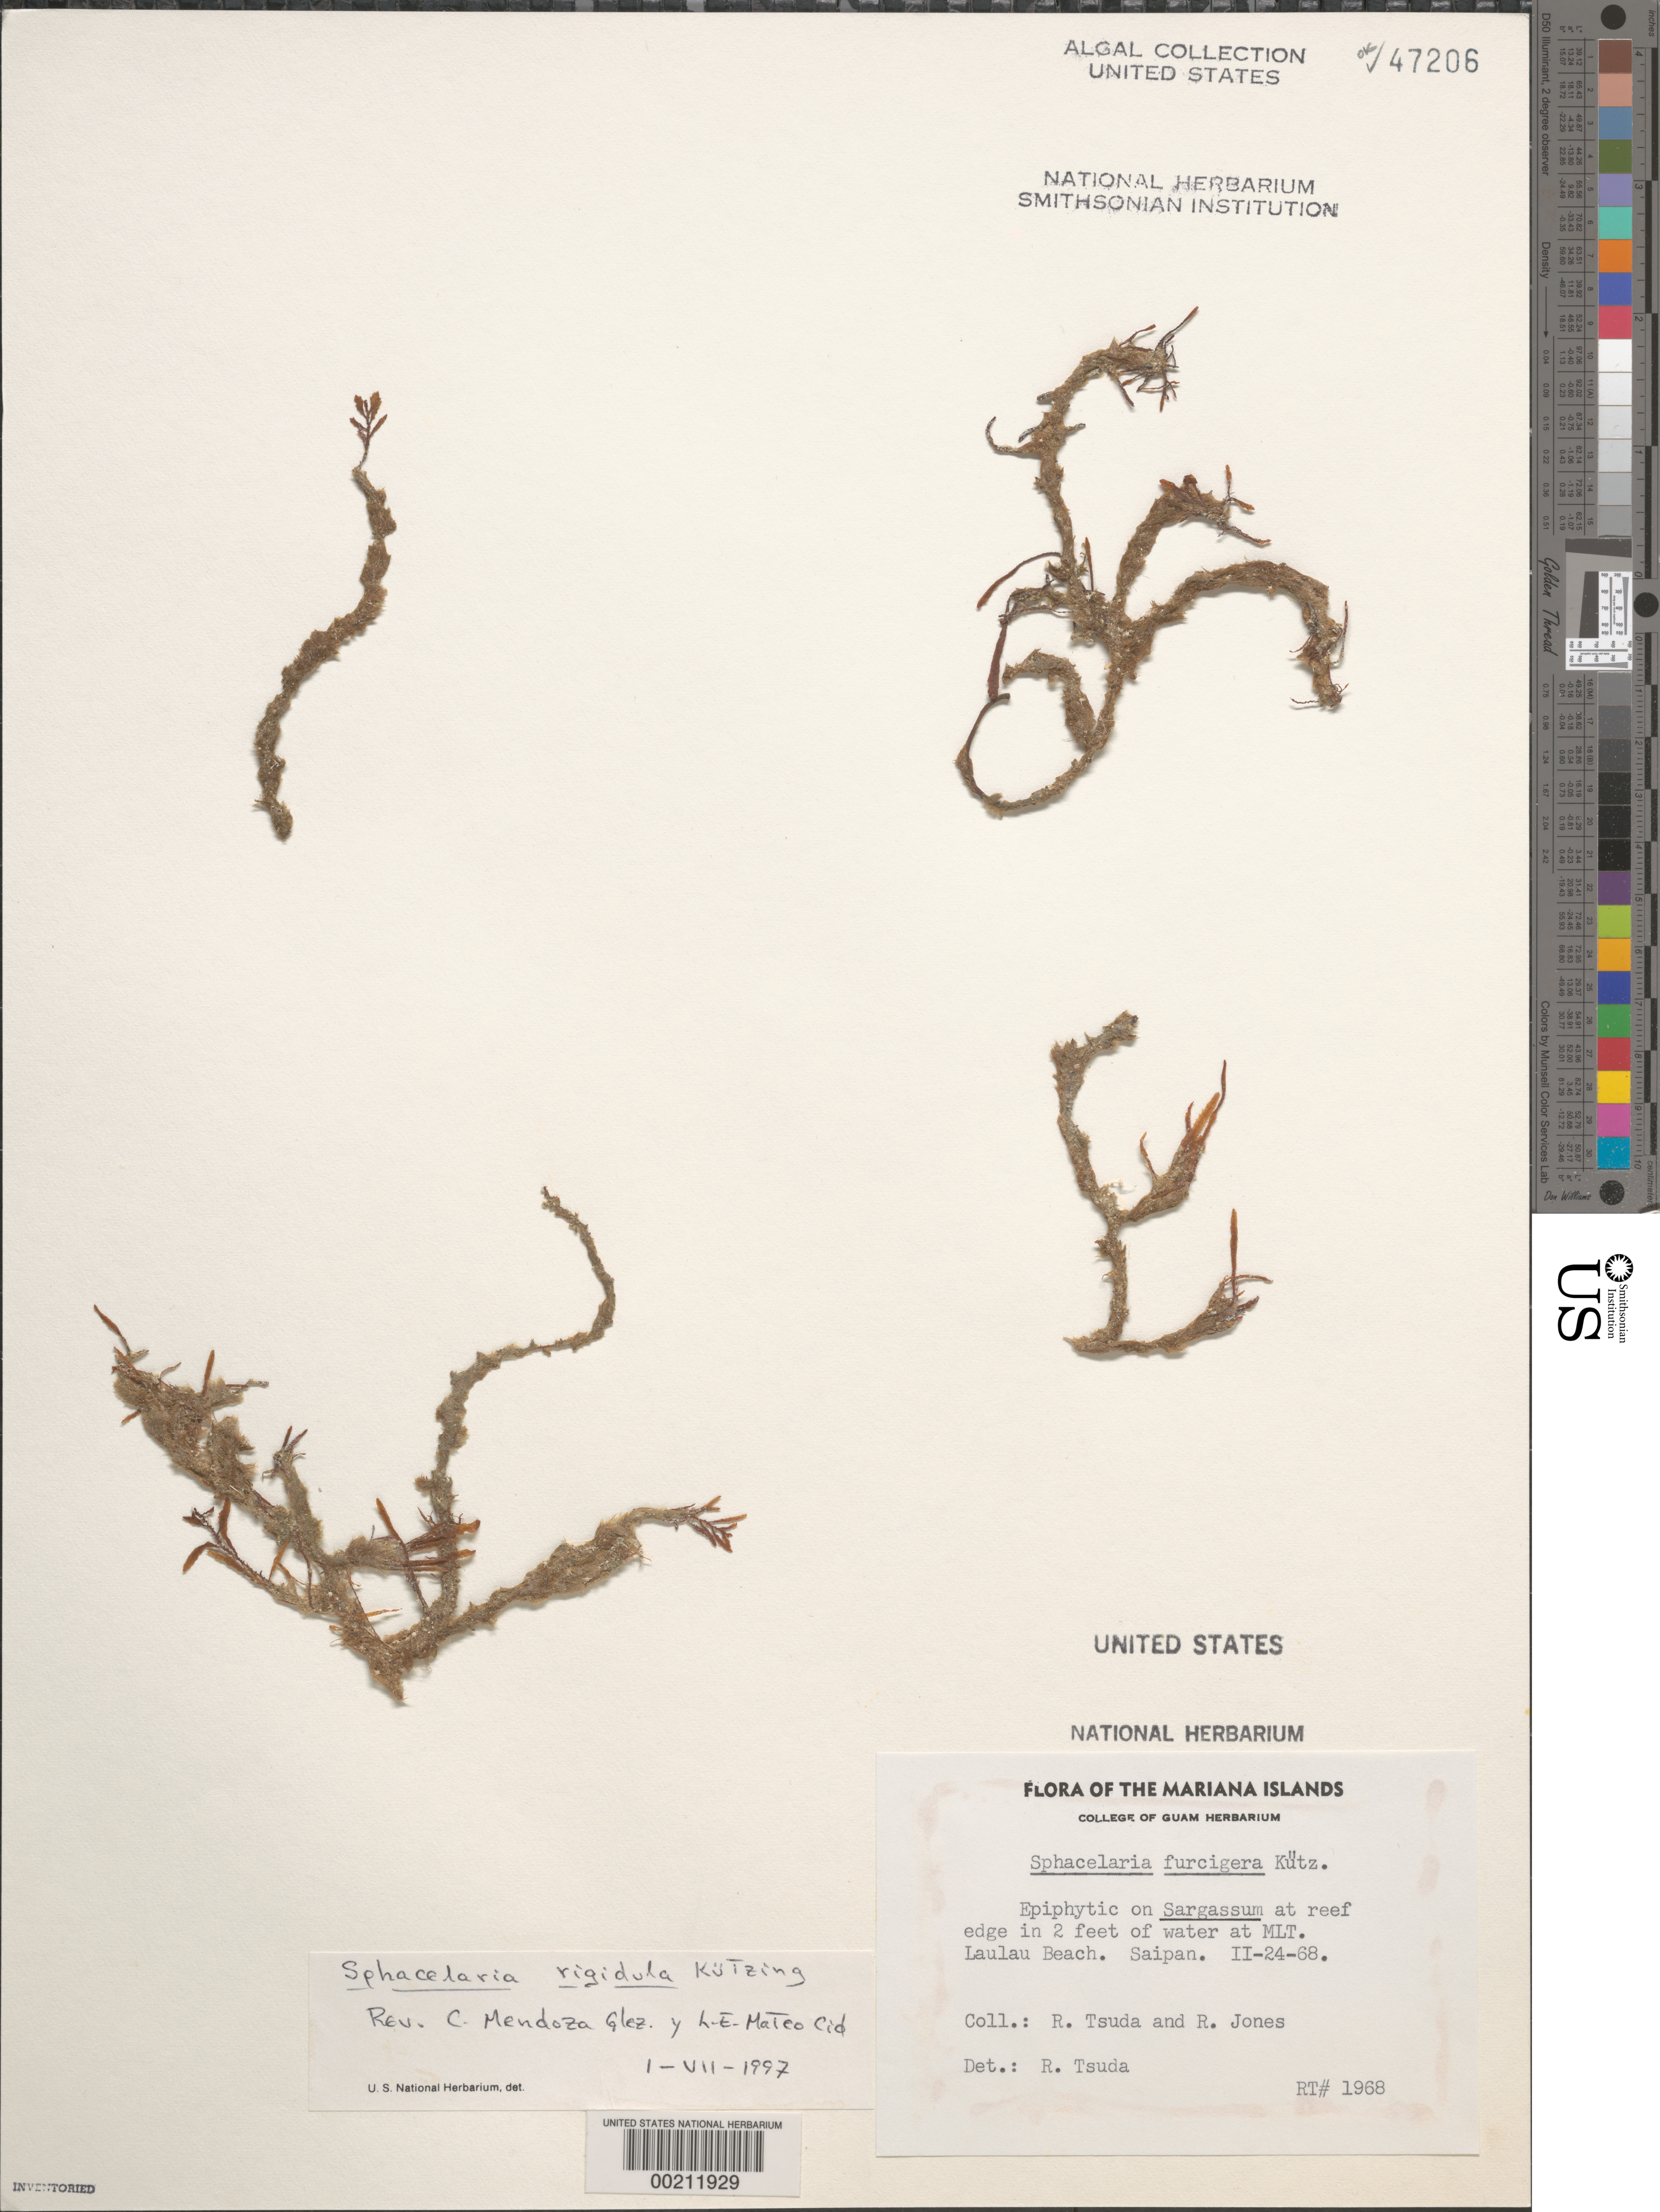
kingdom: Chromista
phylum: Ochrophyta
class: Phaeophyceae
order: Sphacelariales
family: Sphacelariaceae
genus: Sphacelaria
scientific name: Sphacelaria rigidula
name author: Kütz.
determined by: Mendoza G., C.; Mateo. Cid, L. E.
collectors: R. Tsuda & R. Jones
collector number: Rt 1968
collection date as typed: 24 Feb 1968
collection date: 1968-02-24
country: Northern Mariana Islands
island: Saipan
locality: Laulau Beach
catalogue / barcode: US 47206